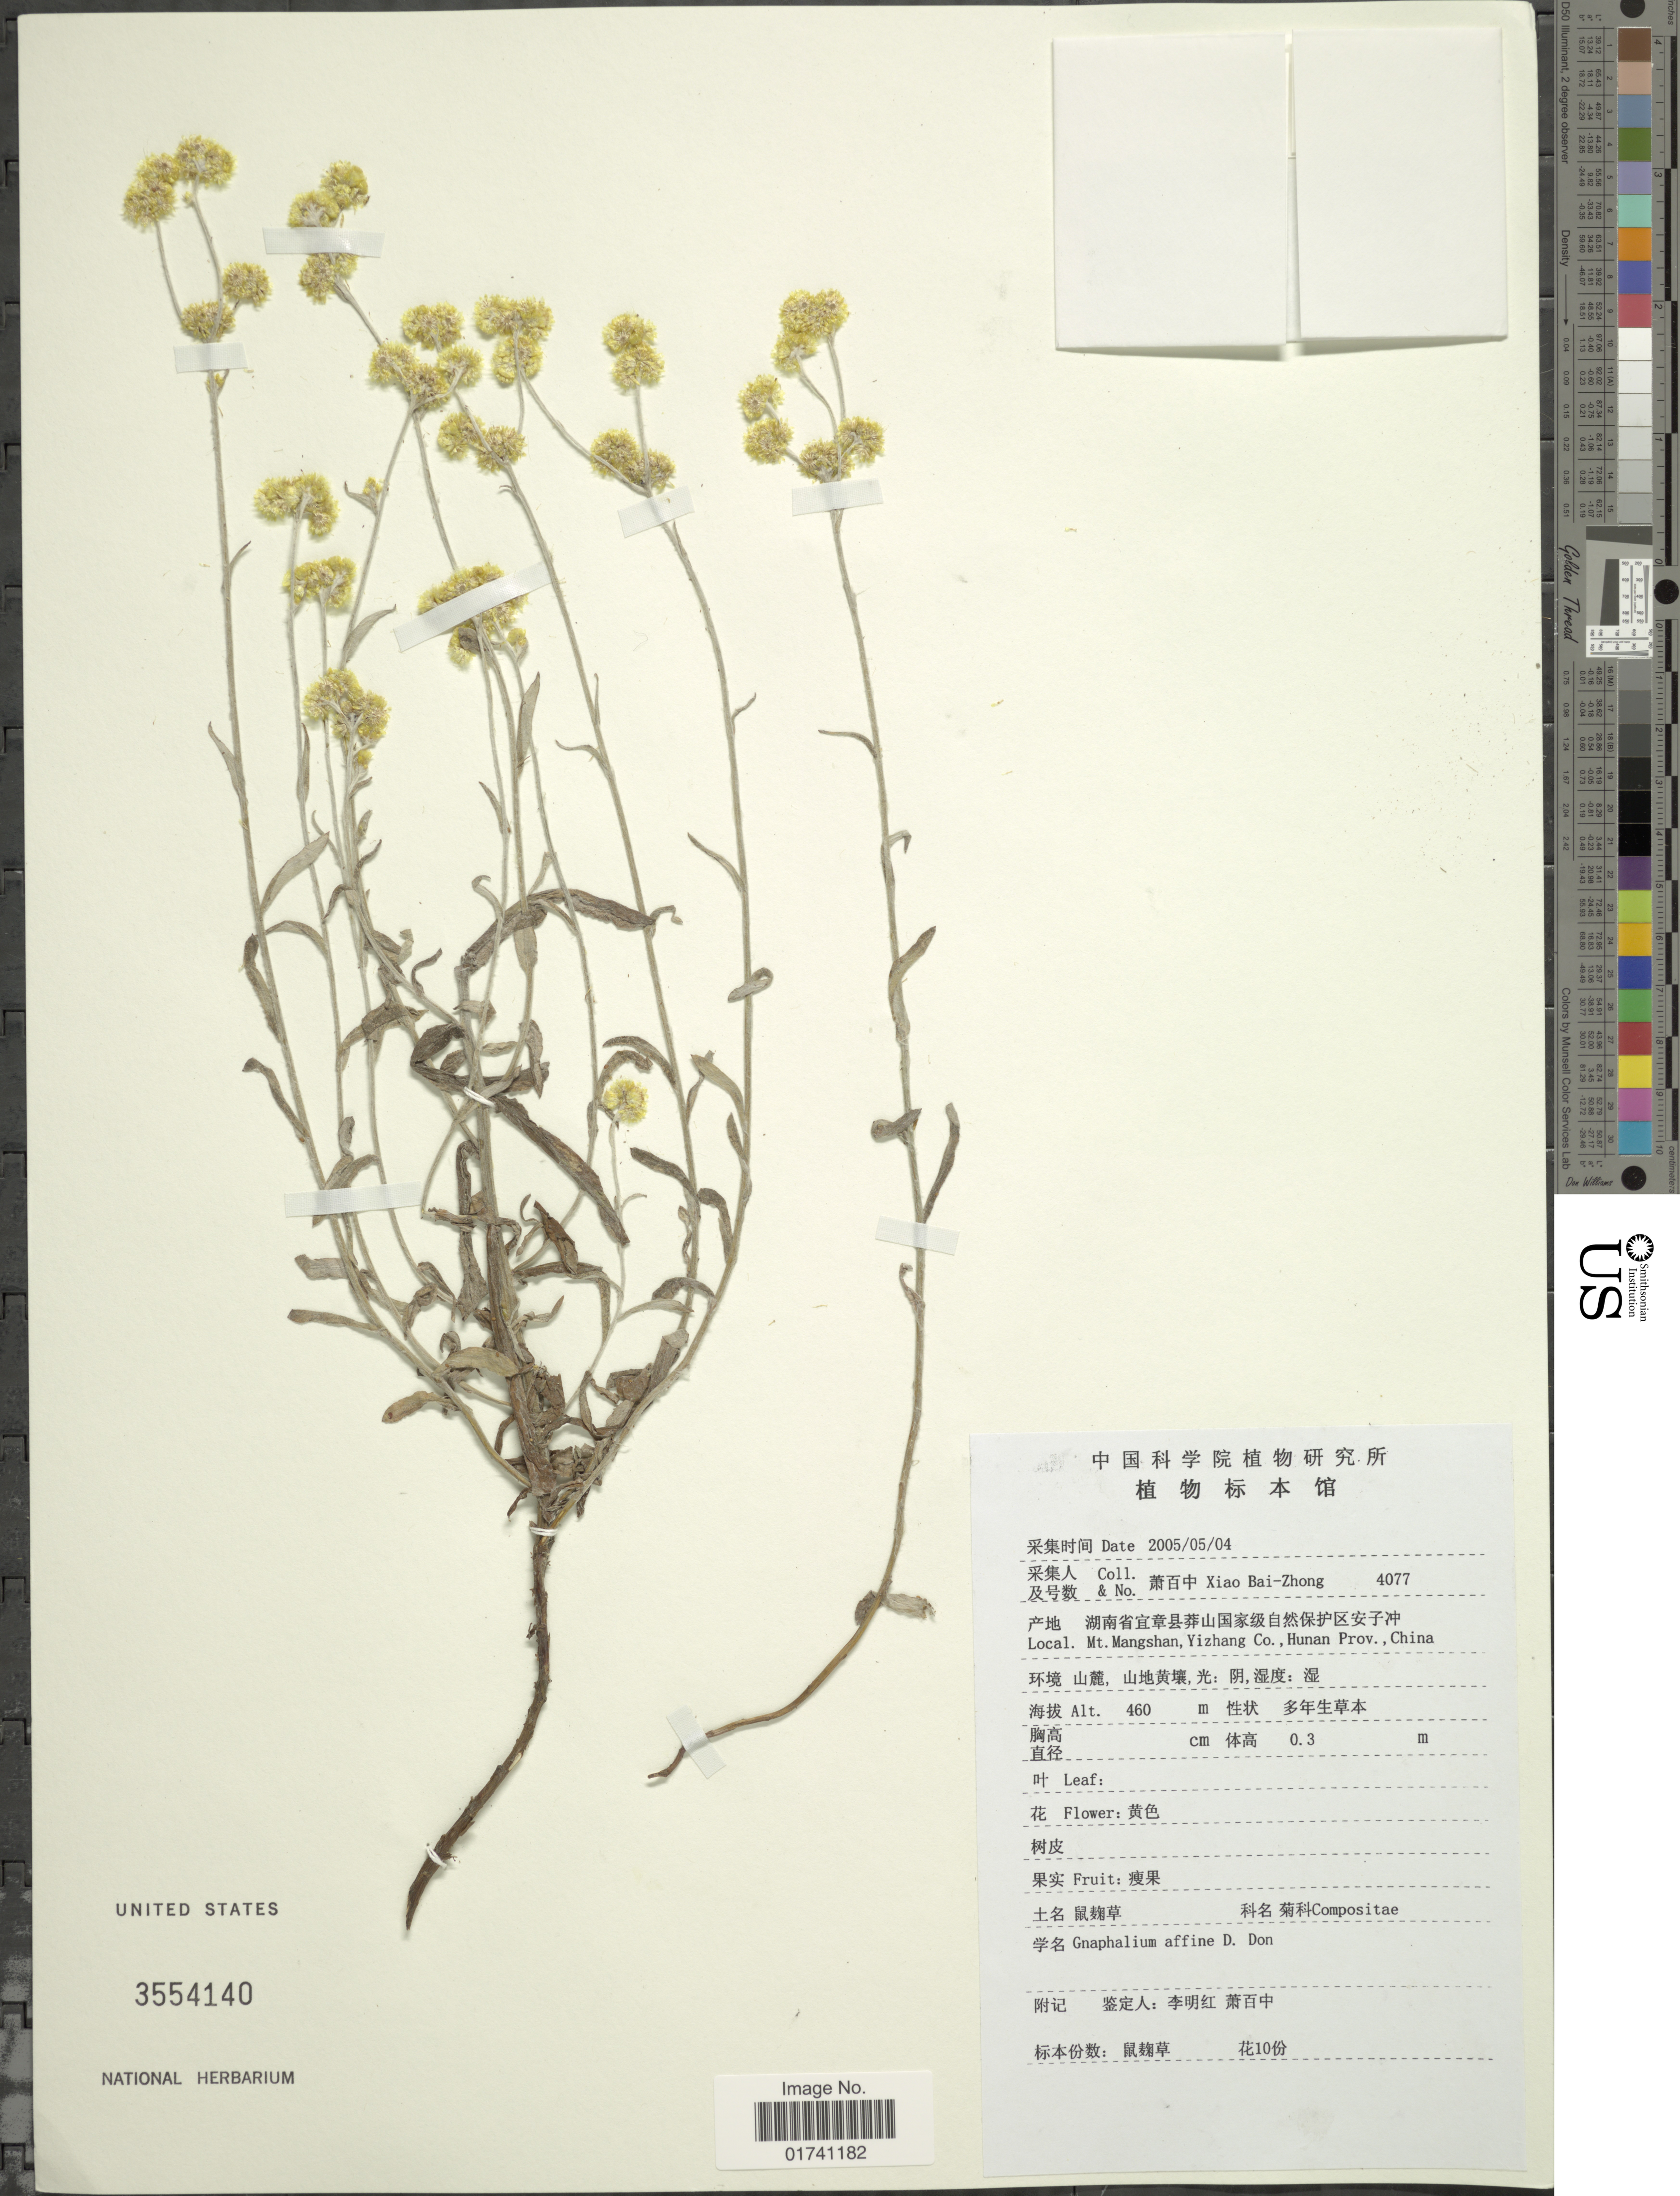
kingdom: Plantae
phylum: Tracheophyta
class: Magnoliopsida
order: Asterales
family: Asteraceae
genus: Laphangium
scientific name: Laphangium affine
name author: (D. Don) Tzvelev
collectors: B. Z. Xiao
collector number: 4077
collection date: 2005-05-04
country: China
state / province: Hunan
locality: Mt. Mangshan, Yizhang Co.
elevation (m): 460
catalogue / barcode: US 3554140